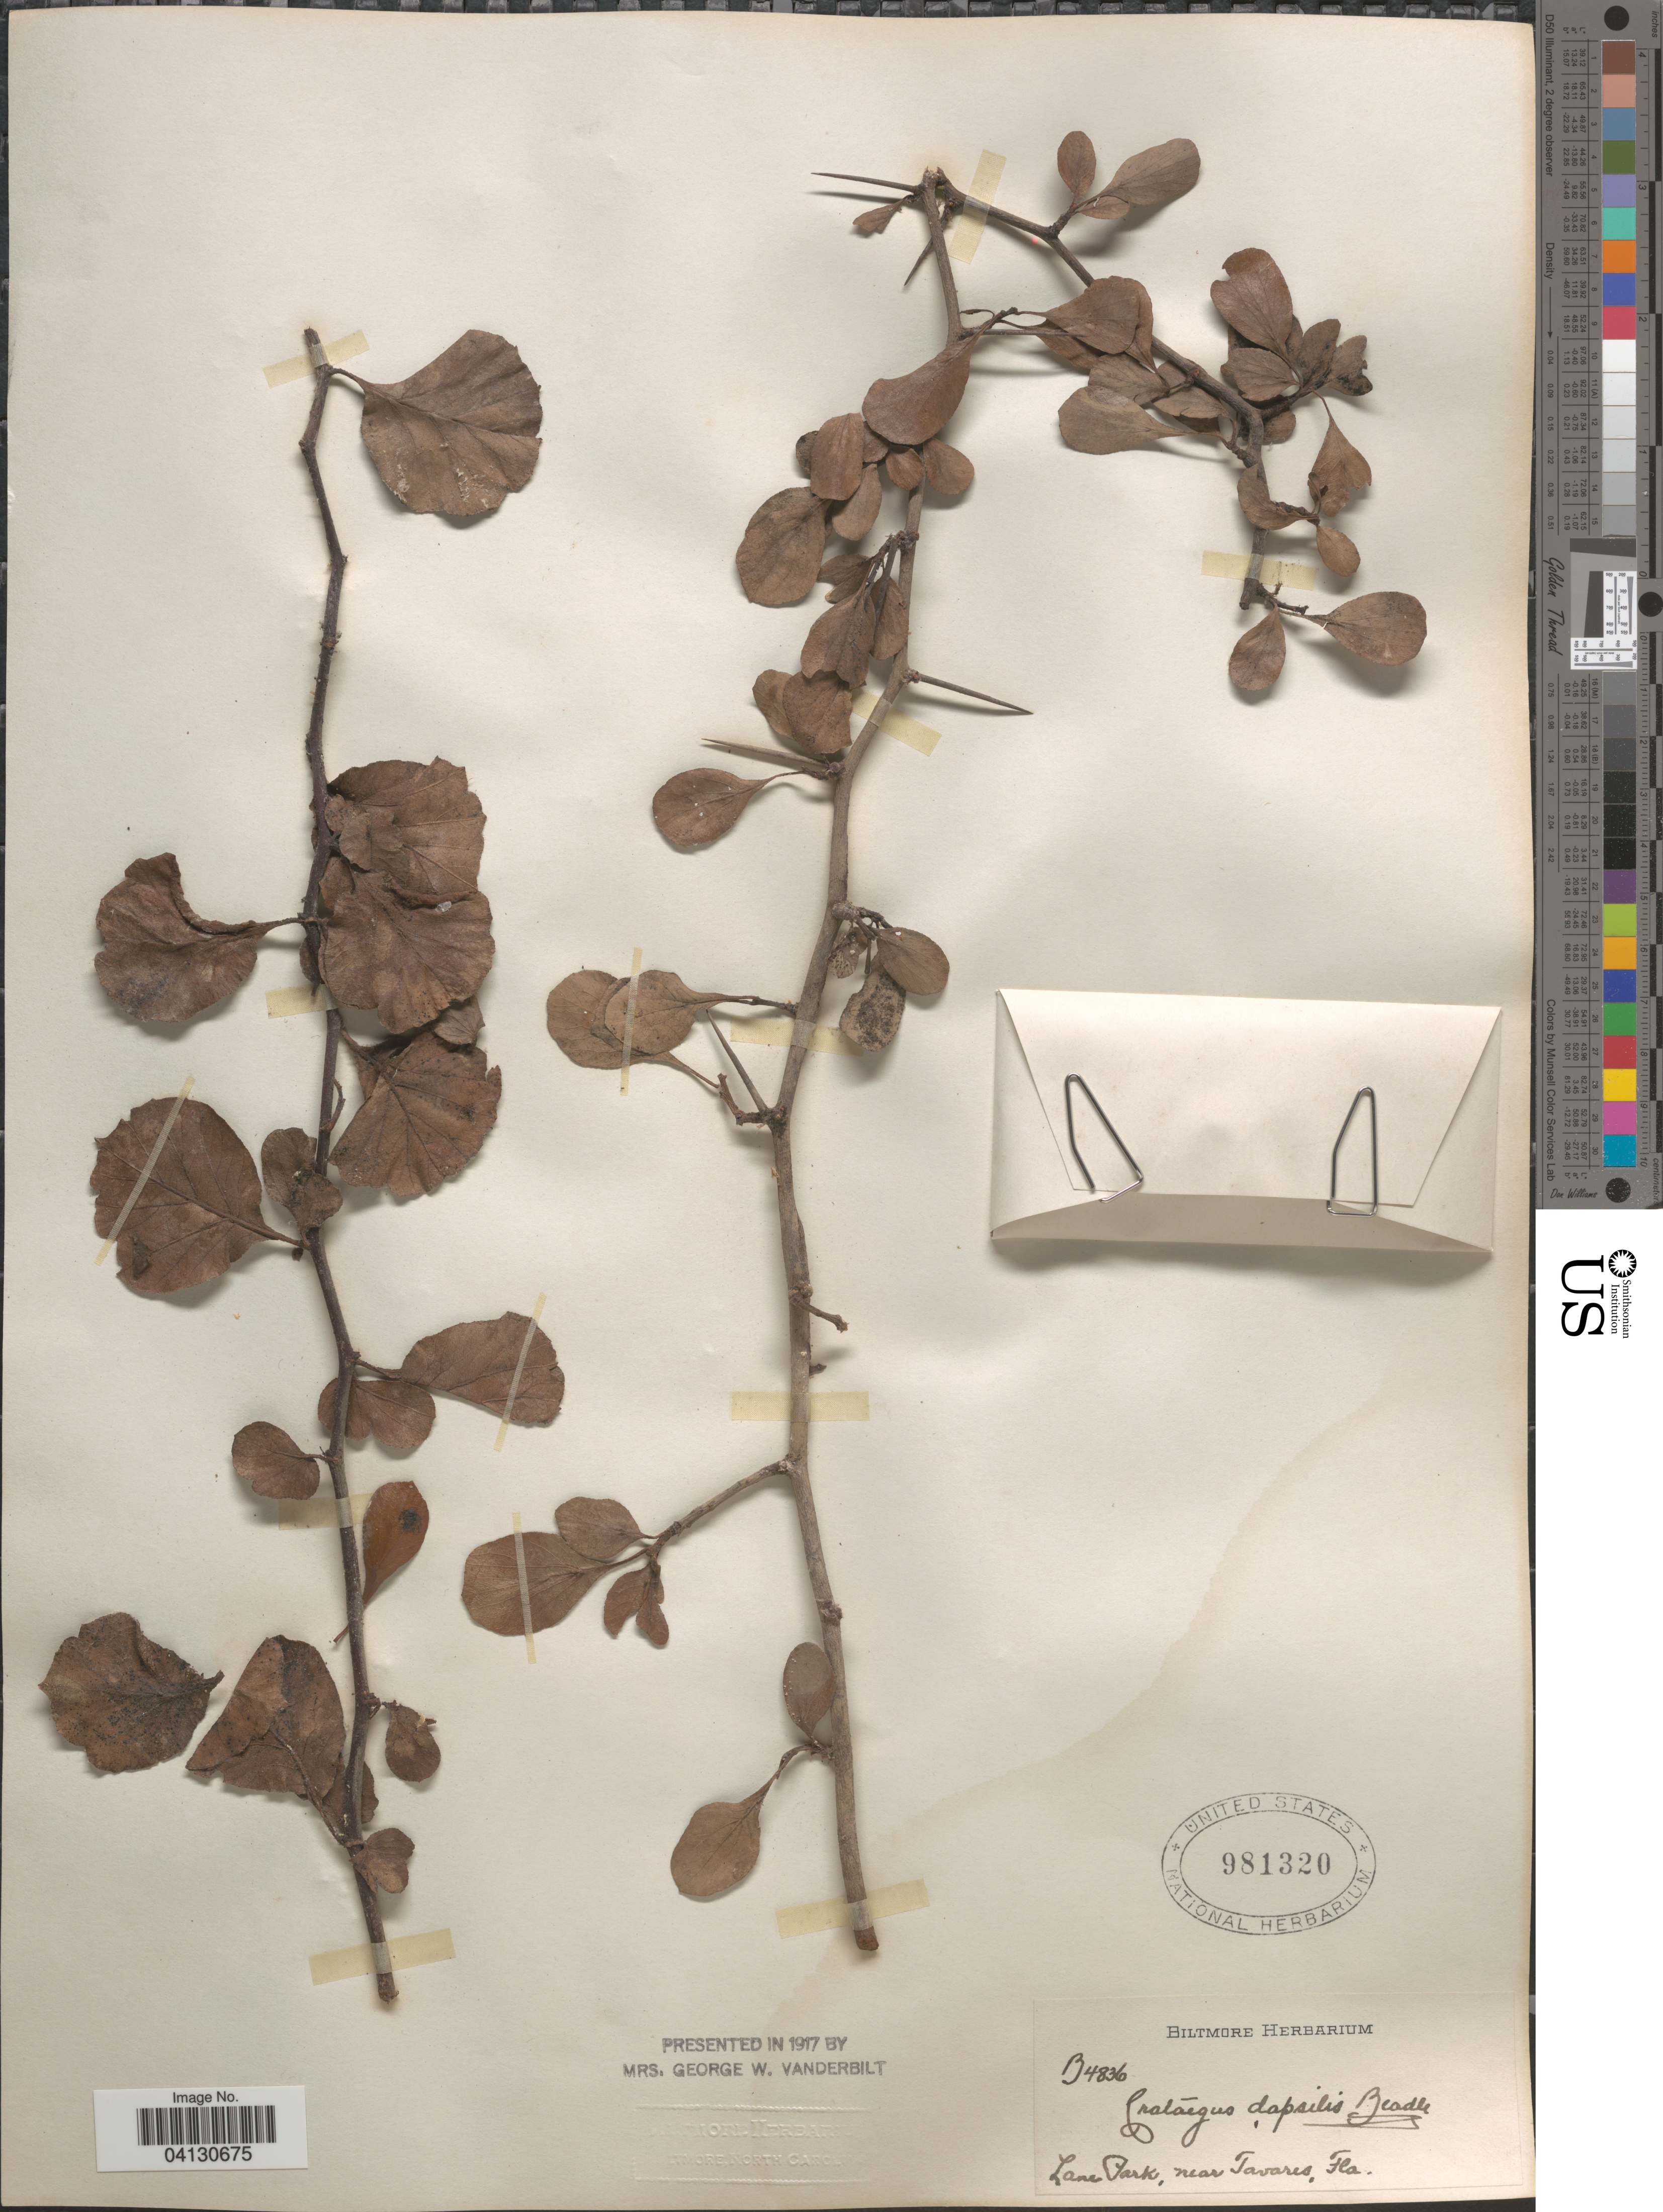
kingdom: Plantae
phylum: Tracheophyta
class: Magnoliopsida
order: Rosales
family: Rosaceae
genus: Crataegus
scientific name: Crataegus dapsilis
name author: Beadle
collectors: ex herb. Biltmore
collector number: B4836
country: United States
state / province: Florida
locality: Lane Park, near Tavares.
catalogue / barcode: US 981320